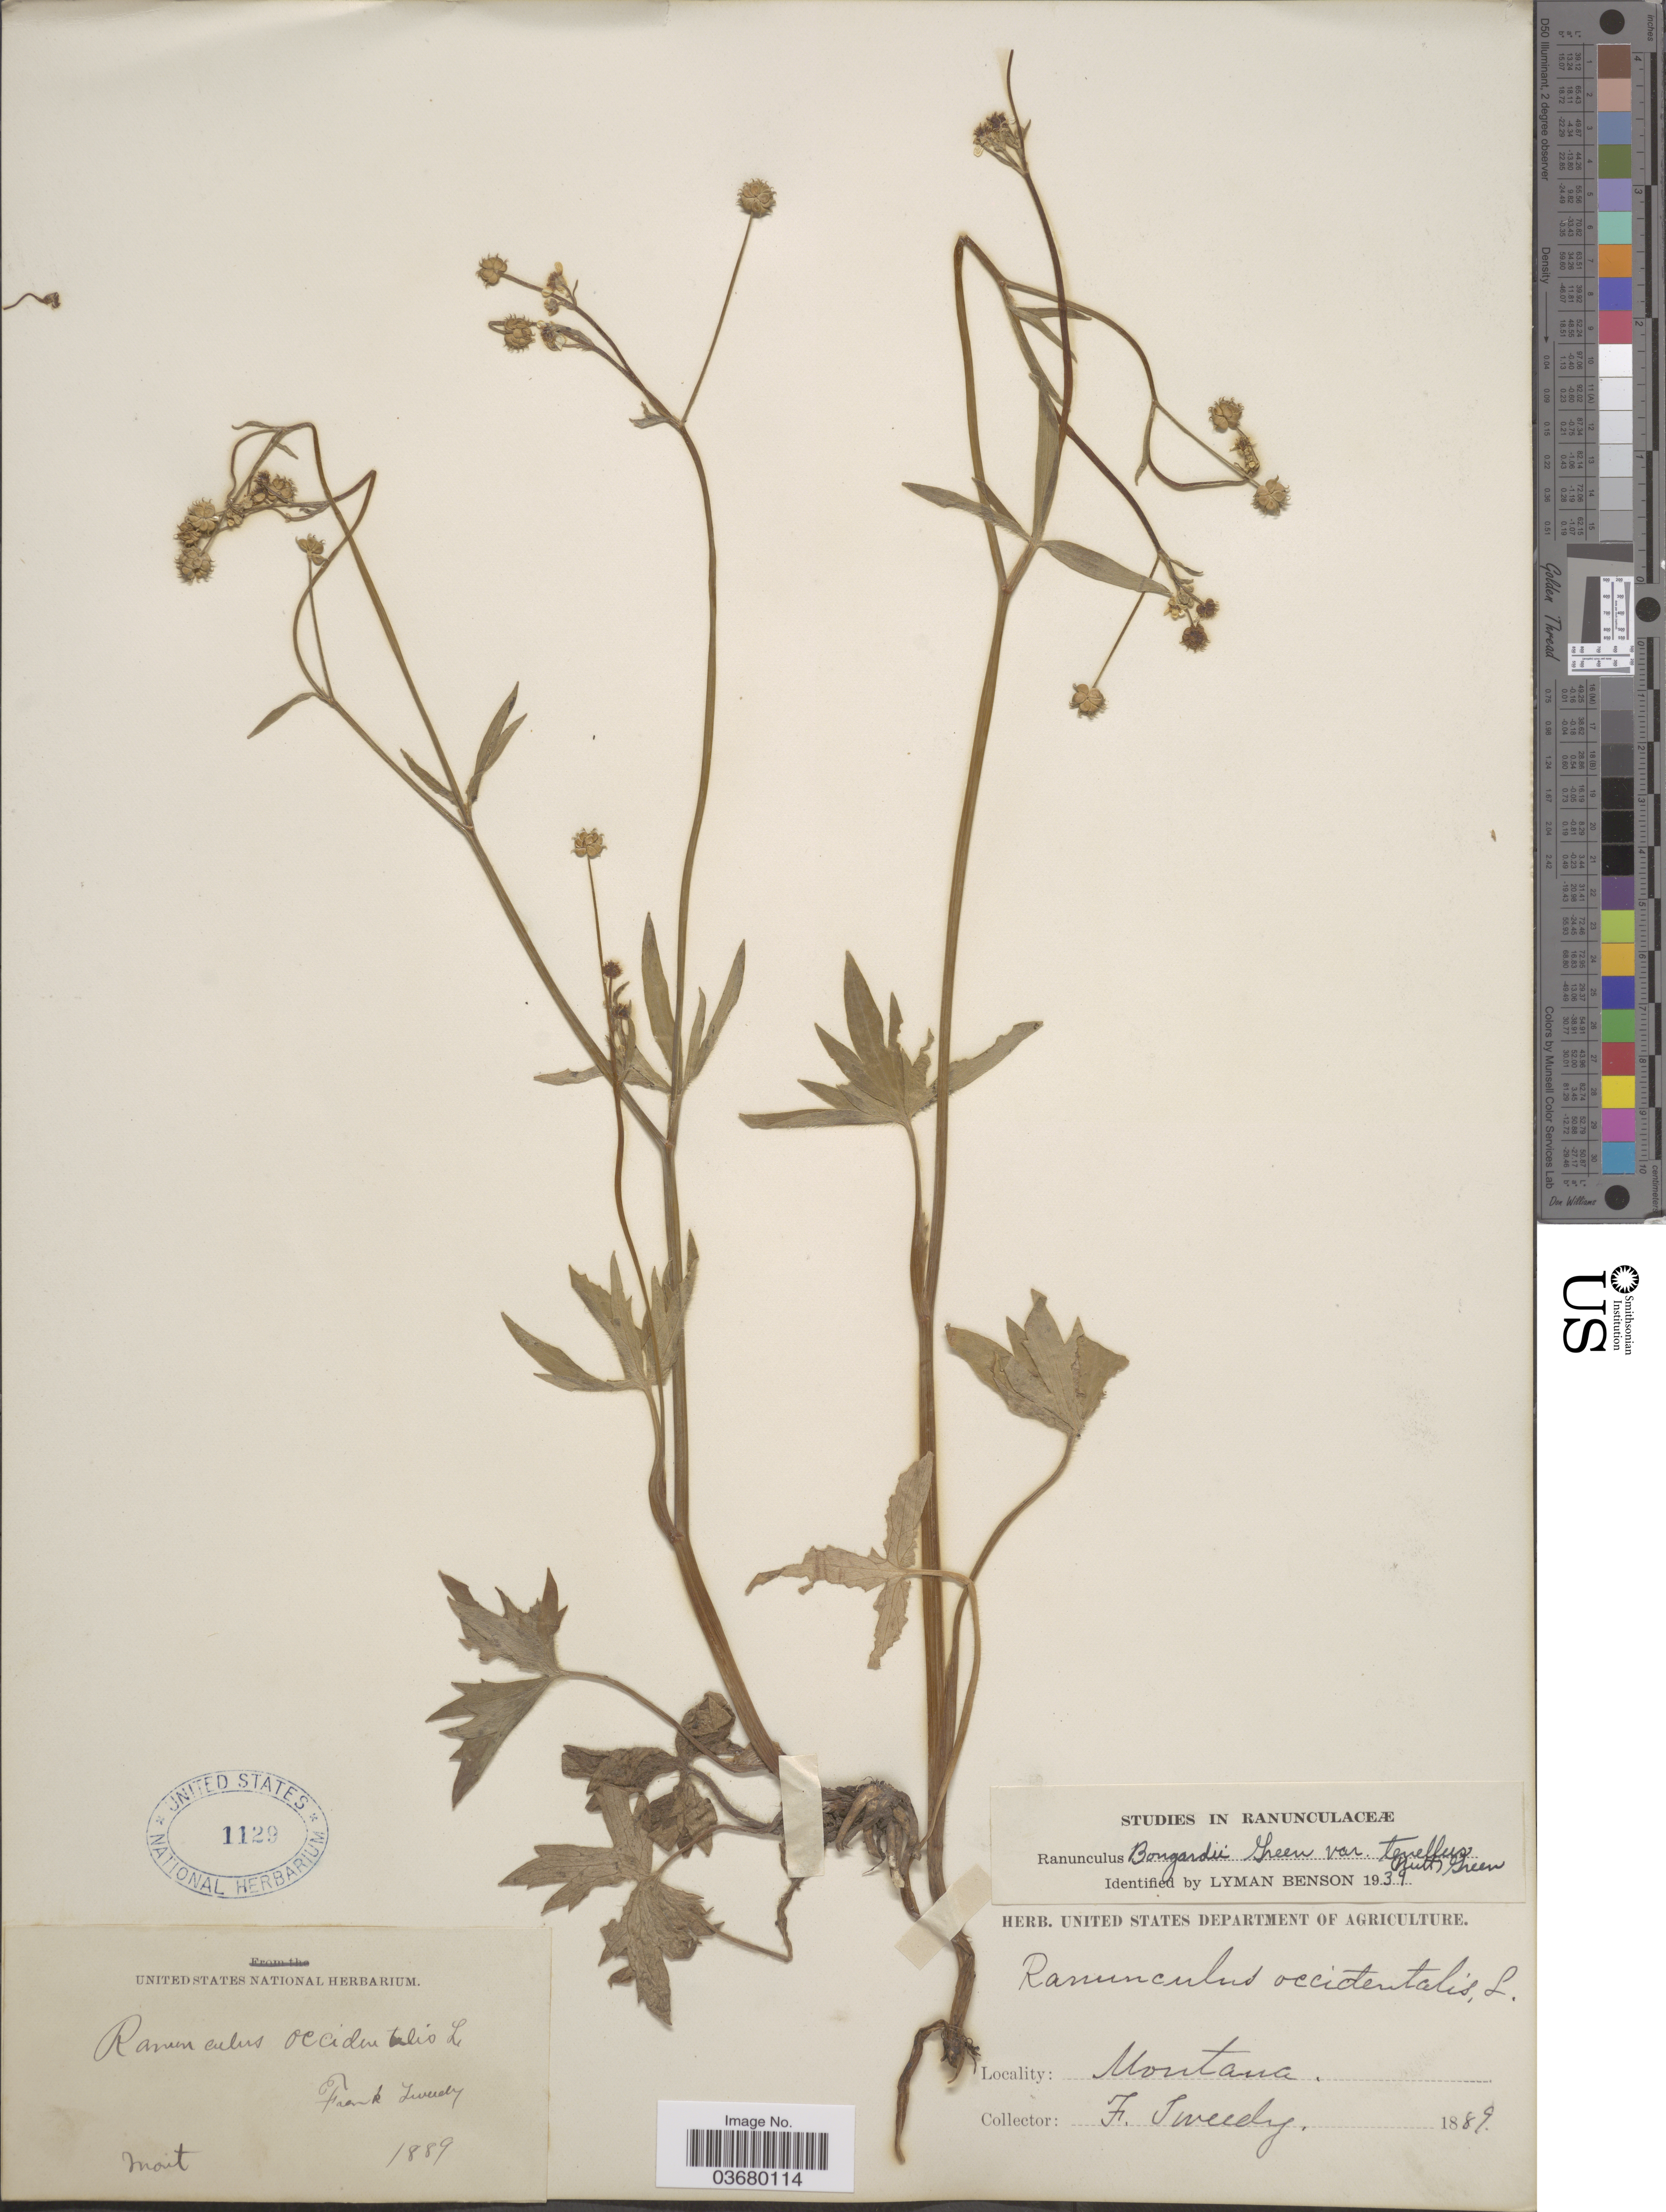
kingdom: Plantae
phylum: Tracheophyta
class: Magnoliopsida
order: Ranunculales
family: Ranunculaceae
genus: Ranunculus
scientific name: Ranunculus bongardii var. tenellus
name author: (A. Gray) Greene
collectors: F. Tweedy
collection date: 1889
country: United States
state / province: Montana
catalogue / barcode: US 1129